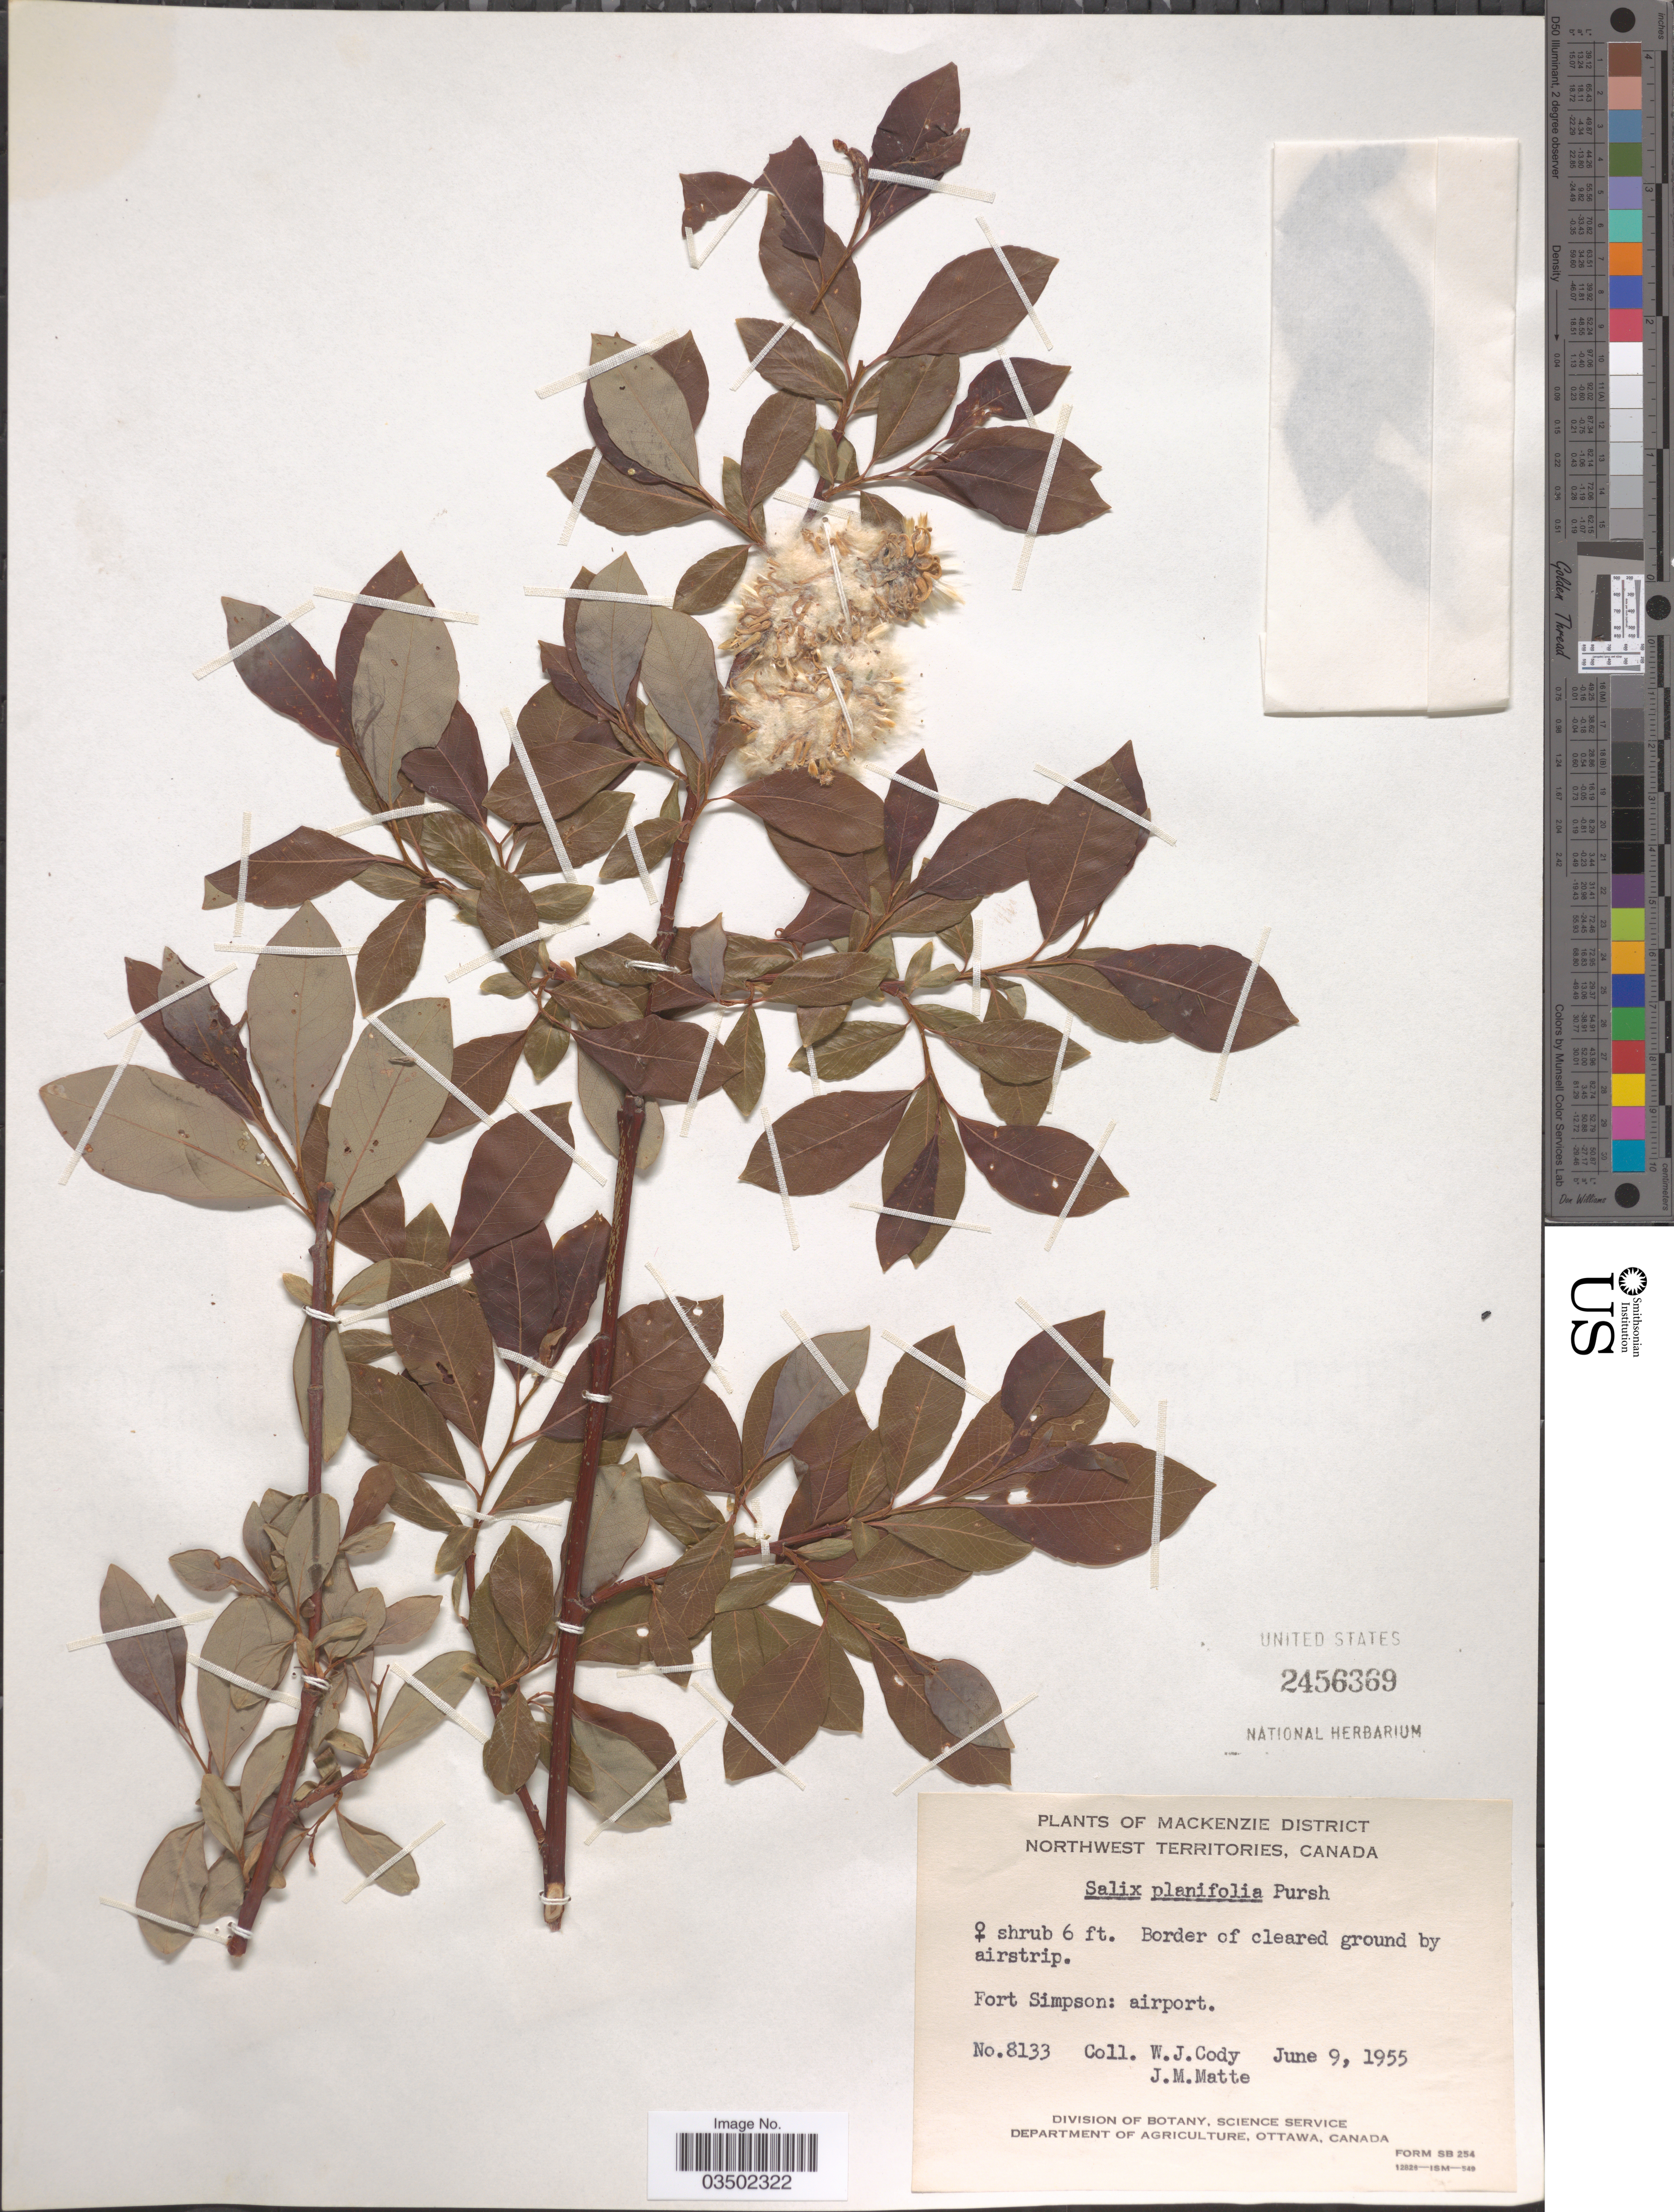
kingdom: Plantae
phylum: Tracheophyta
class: Magnoliopsida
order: Malpighiales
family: Salicaceae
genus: Salix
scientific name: Salix planifolia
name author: Pursh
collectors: W. Cody & J. Matte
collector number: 8133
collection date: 1955-06-09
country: Canada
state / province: Northwest Territories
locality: Mackenzie District. Fort Simpson: airport.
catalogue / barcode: US 2456369